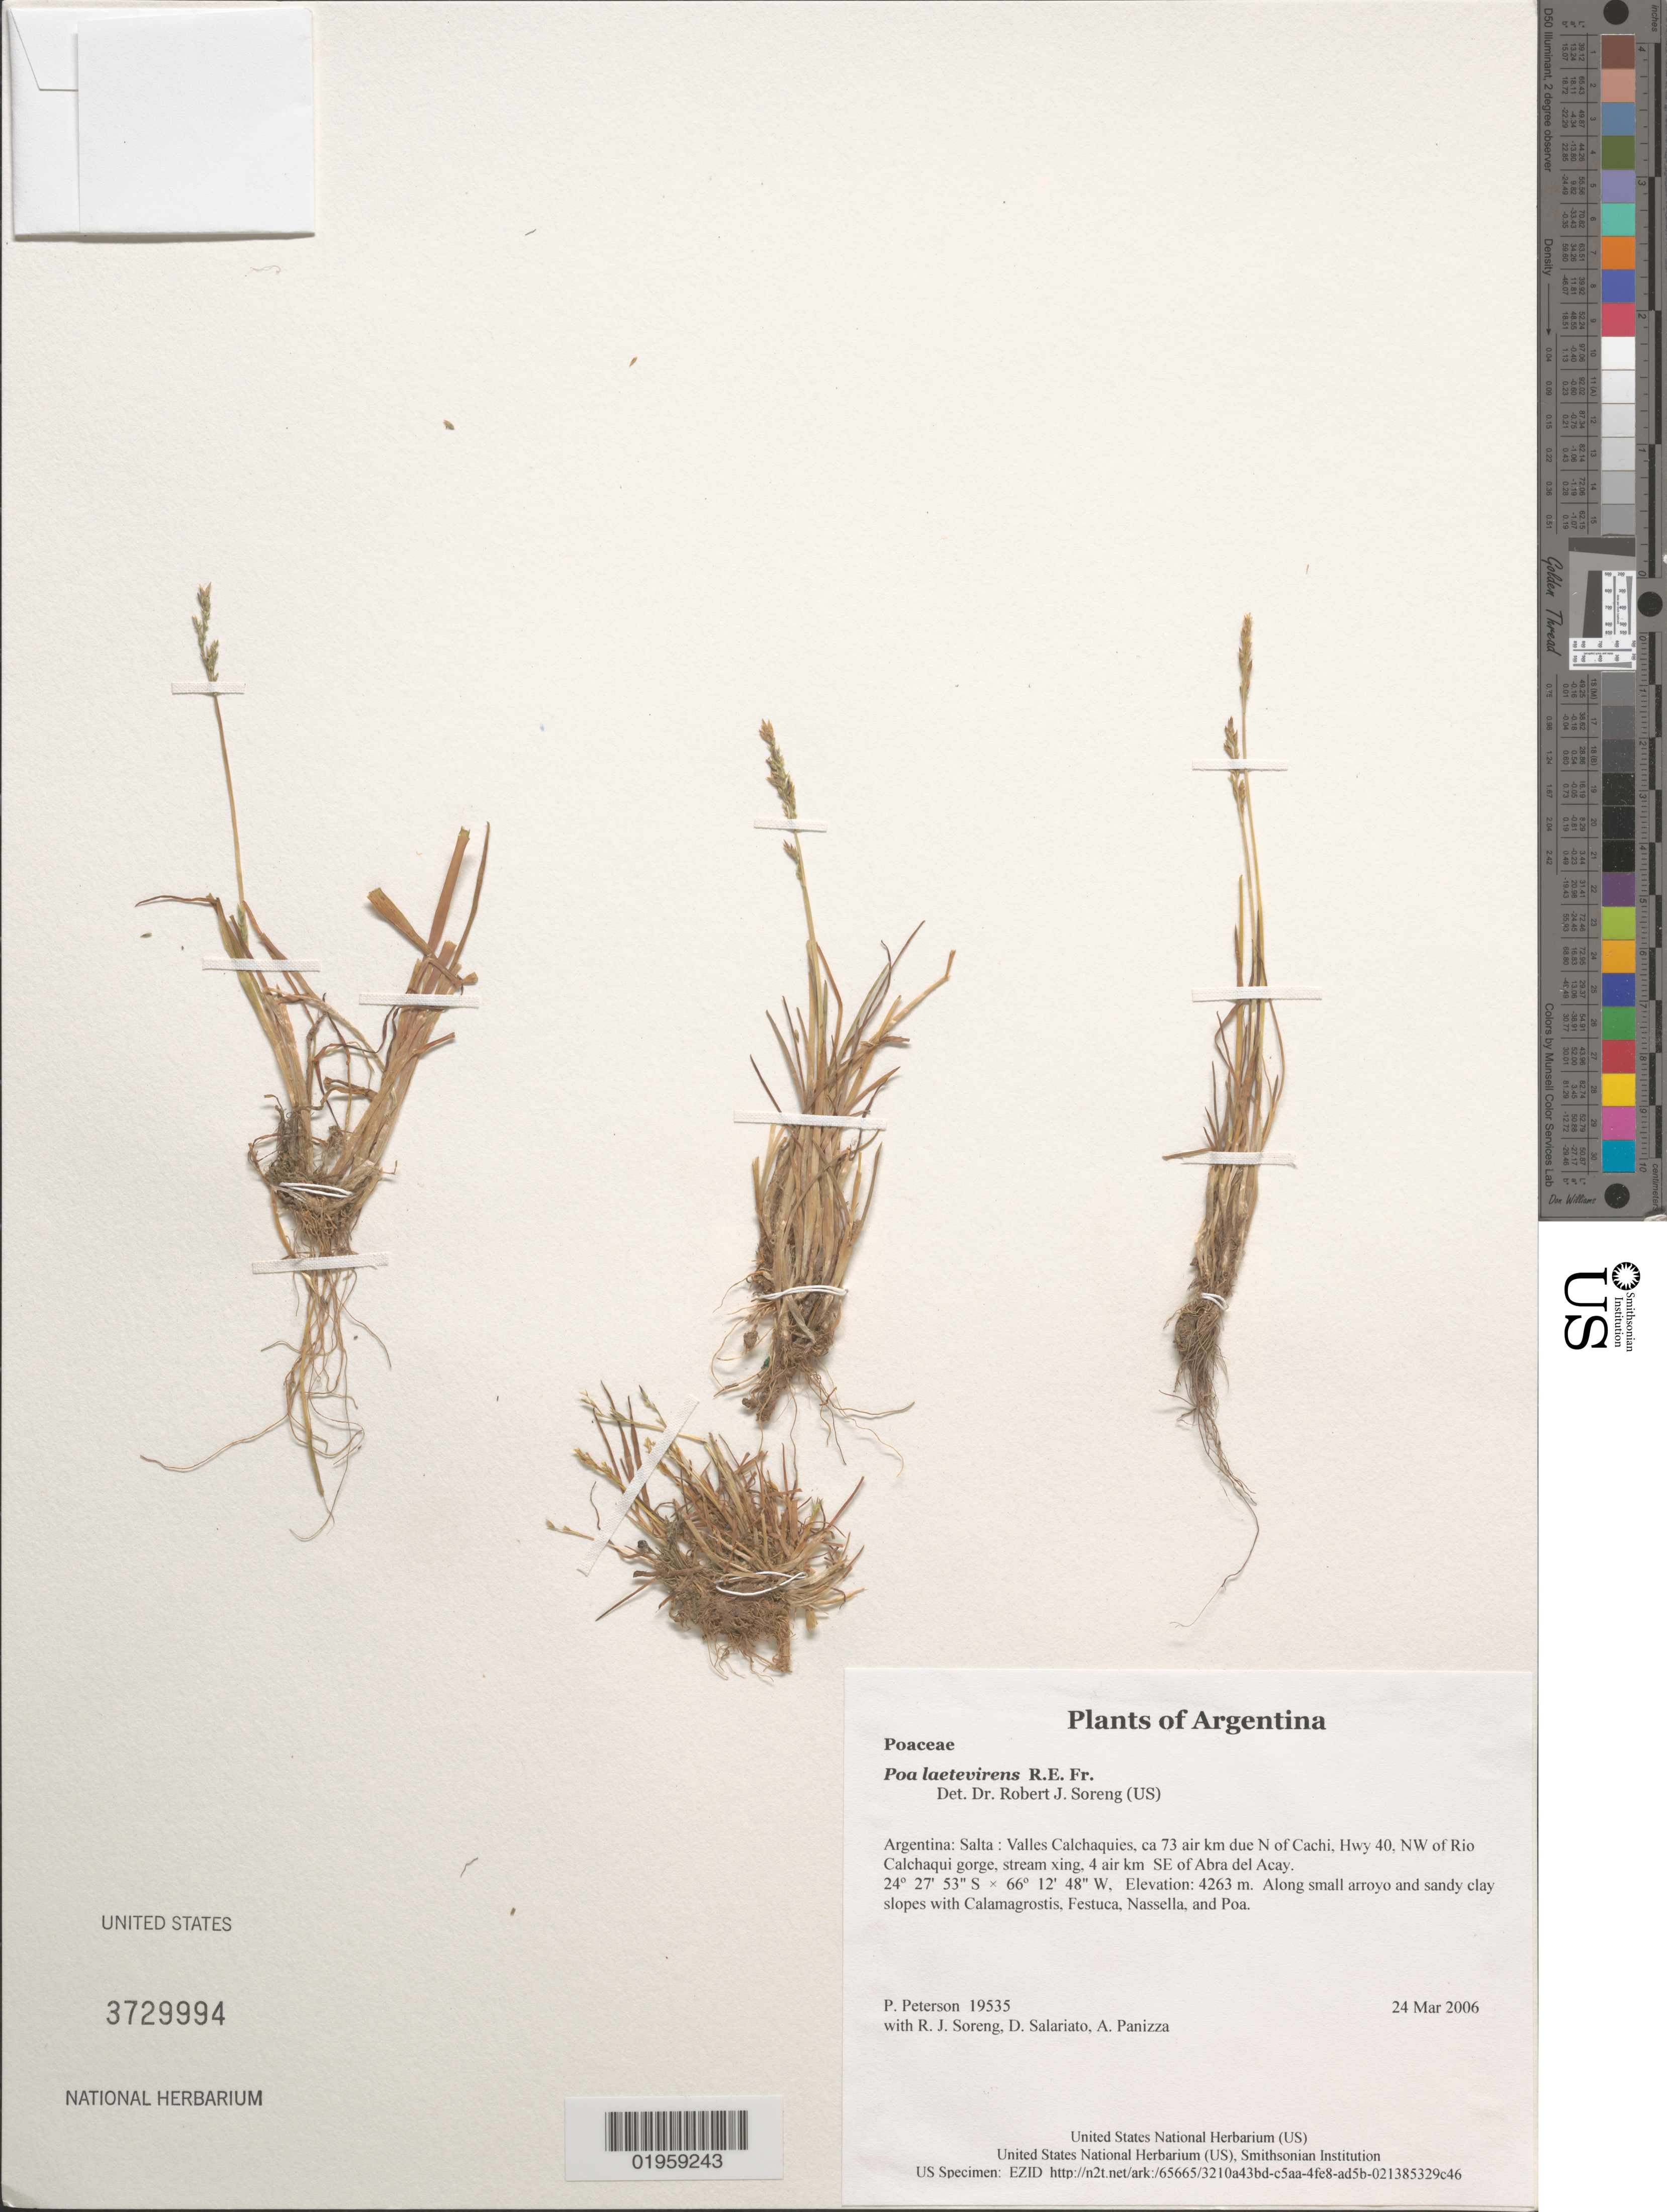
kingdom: Plantae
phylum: Tracheophyta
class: Liliopsida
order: Poales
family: Poaceae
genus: Poa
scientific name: Poa laetevirens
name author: R.E. Fr.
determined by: Soreng, Robert J., Research Associate (BOT), Smithsonian Institution - National Museum of Natural History (UNITED STATES)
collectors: P. M. Peterson, R. J. Soreng, D. Salariato & A. Panizza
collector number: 19535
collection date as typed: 24 Mar 2006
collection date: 2006-03-24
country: Argentina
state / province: Salta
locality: Valles Calchaquies, ca 73 air km due N of Cachi, Hwy 40, NW of Rio Calchaqui gorge, stream xing, 4 air km SE of Abra del Acay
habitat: Along small arroyo and sandy clay slopes with Calamagrostis, Festuca, Nassella, and Poa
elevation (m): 4263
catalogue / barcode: US 3729994